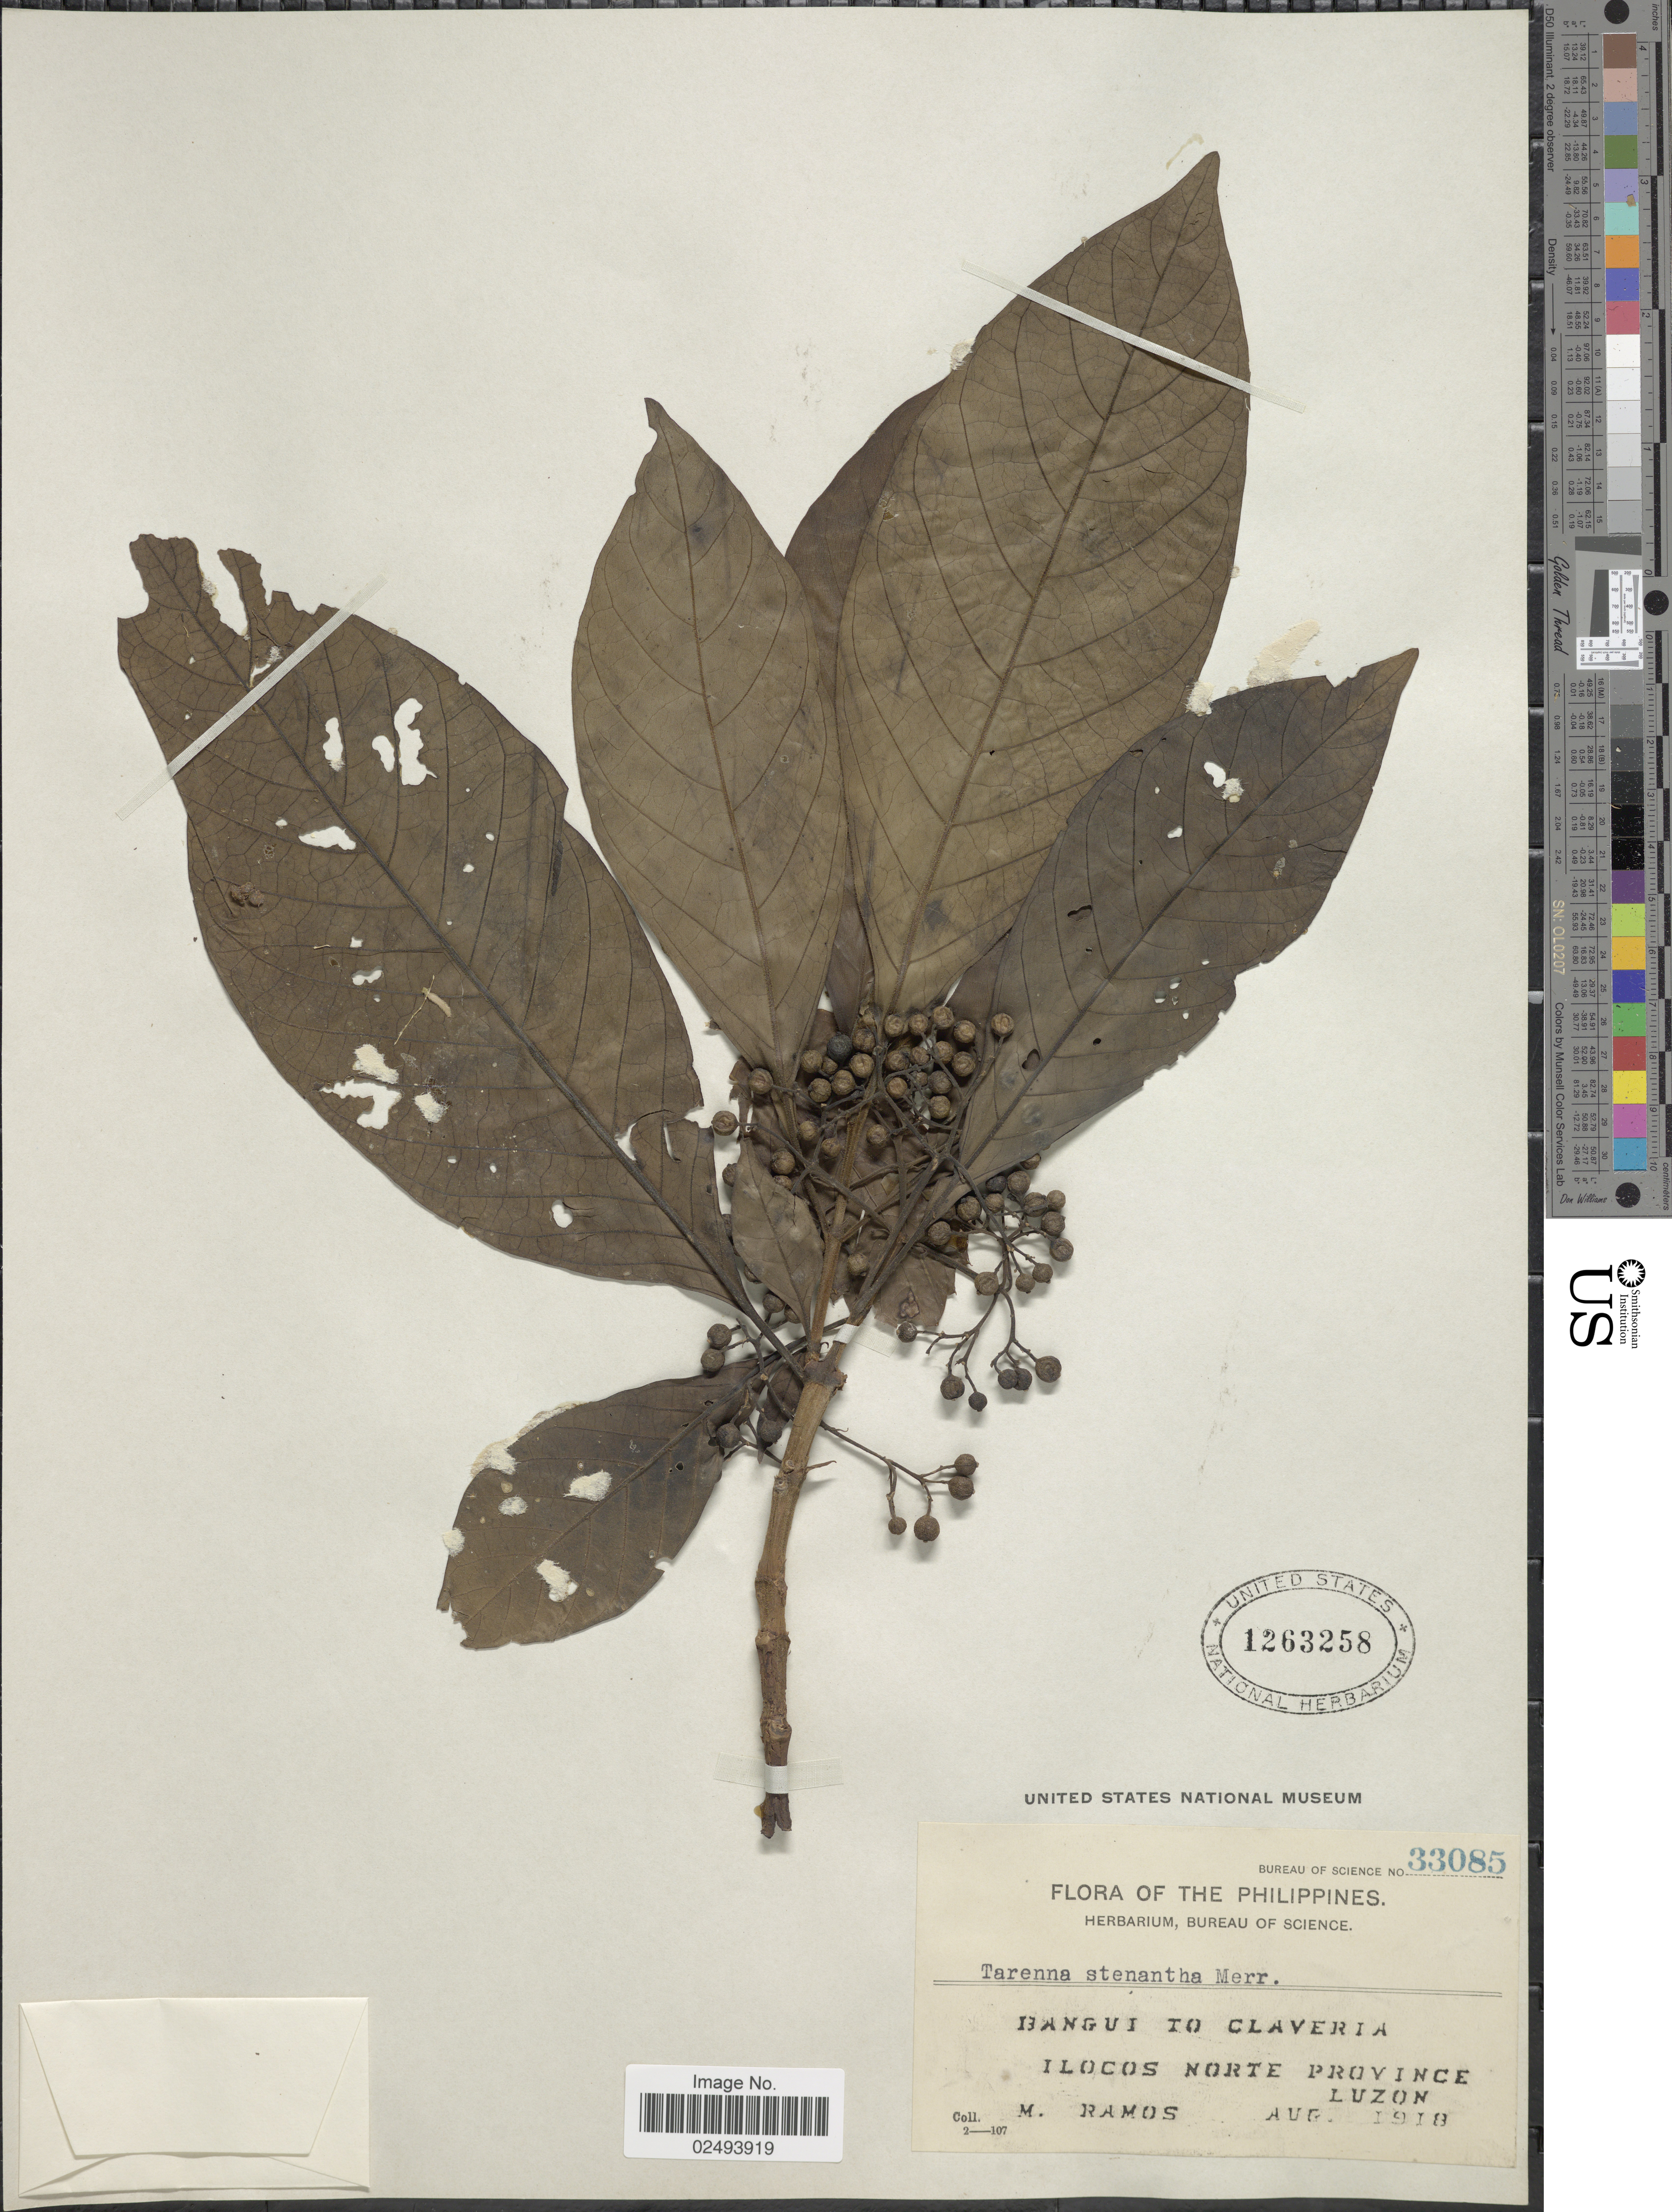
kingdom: Plantae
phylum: Tracheophyta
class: Magnoliopsida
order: Gentianales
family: Rubiaceae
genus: Tarenna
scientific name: Tarenna stenantha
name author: Merr.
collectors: M. Ramos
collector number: Bureau of Science 33085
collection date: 1918-08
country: Philippines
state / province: Ilocos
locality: Bangui to Claveria. Ilocos Norte Province, Luzon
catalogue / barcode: US 1263258